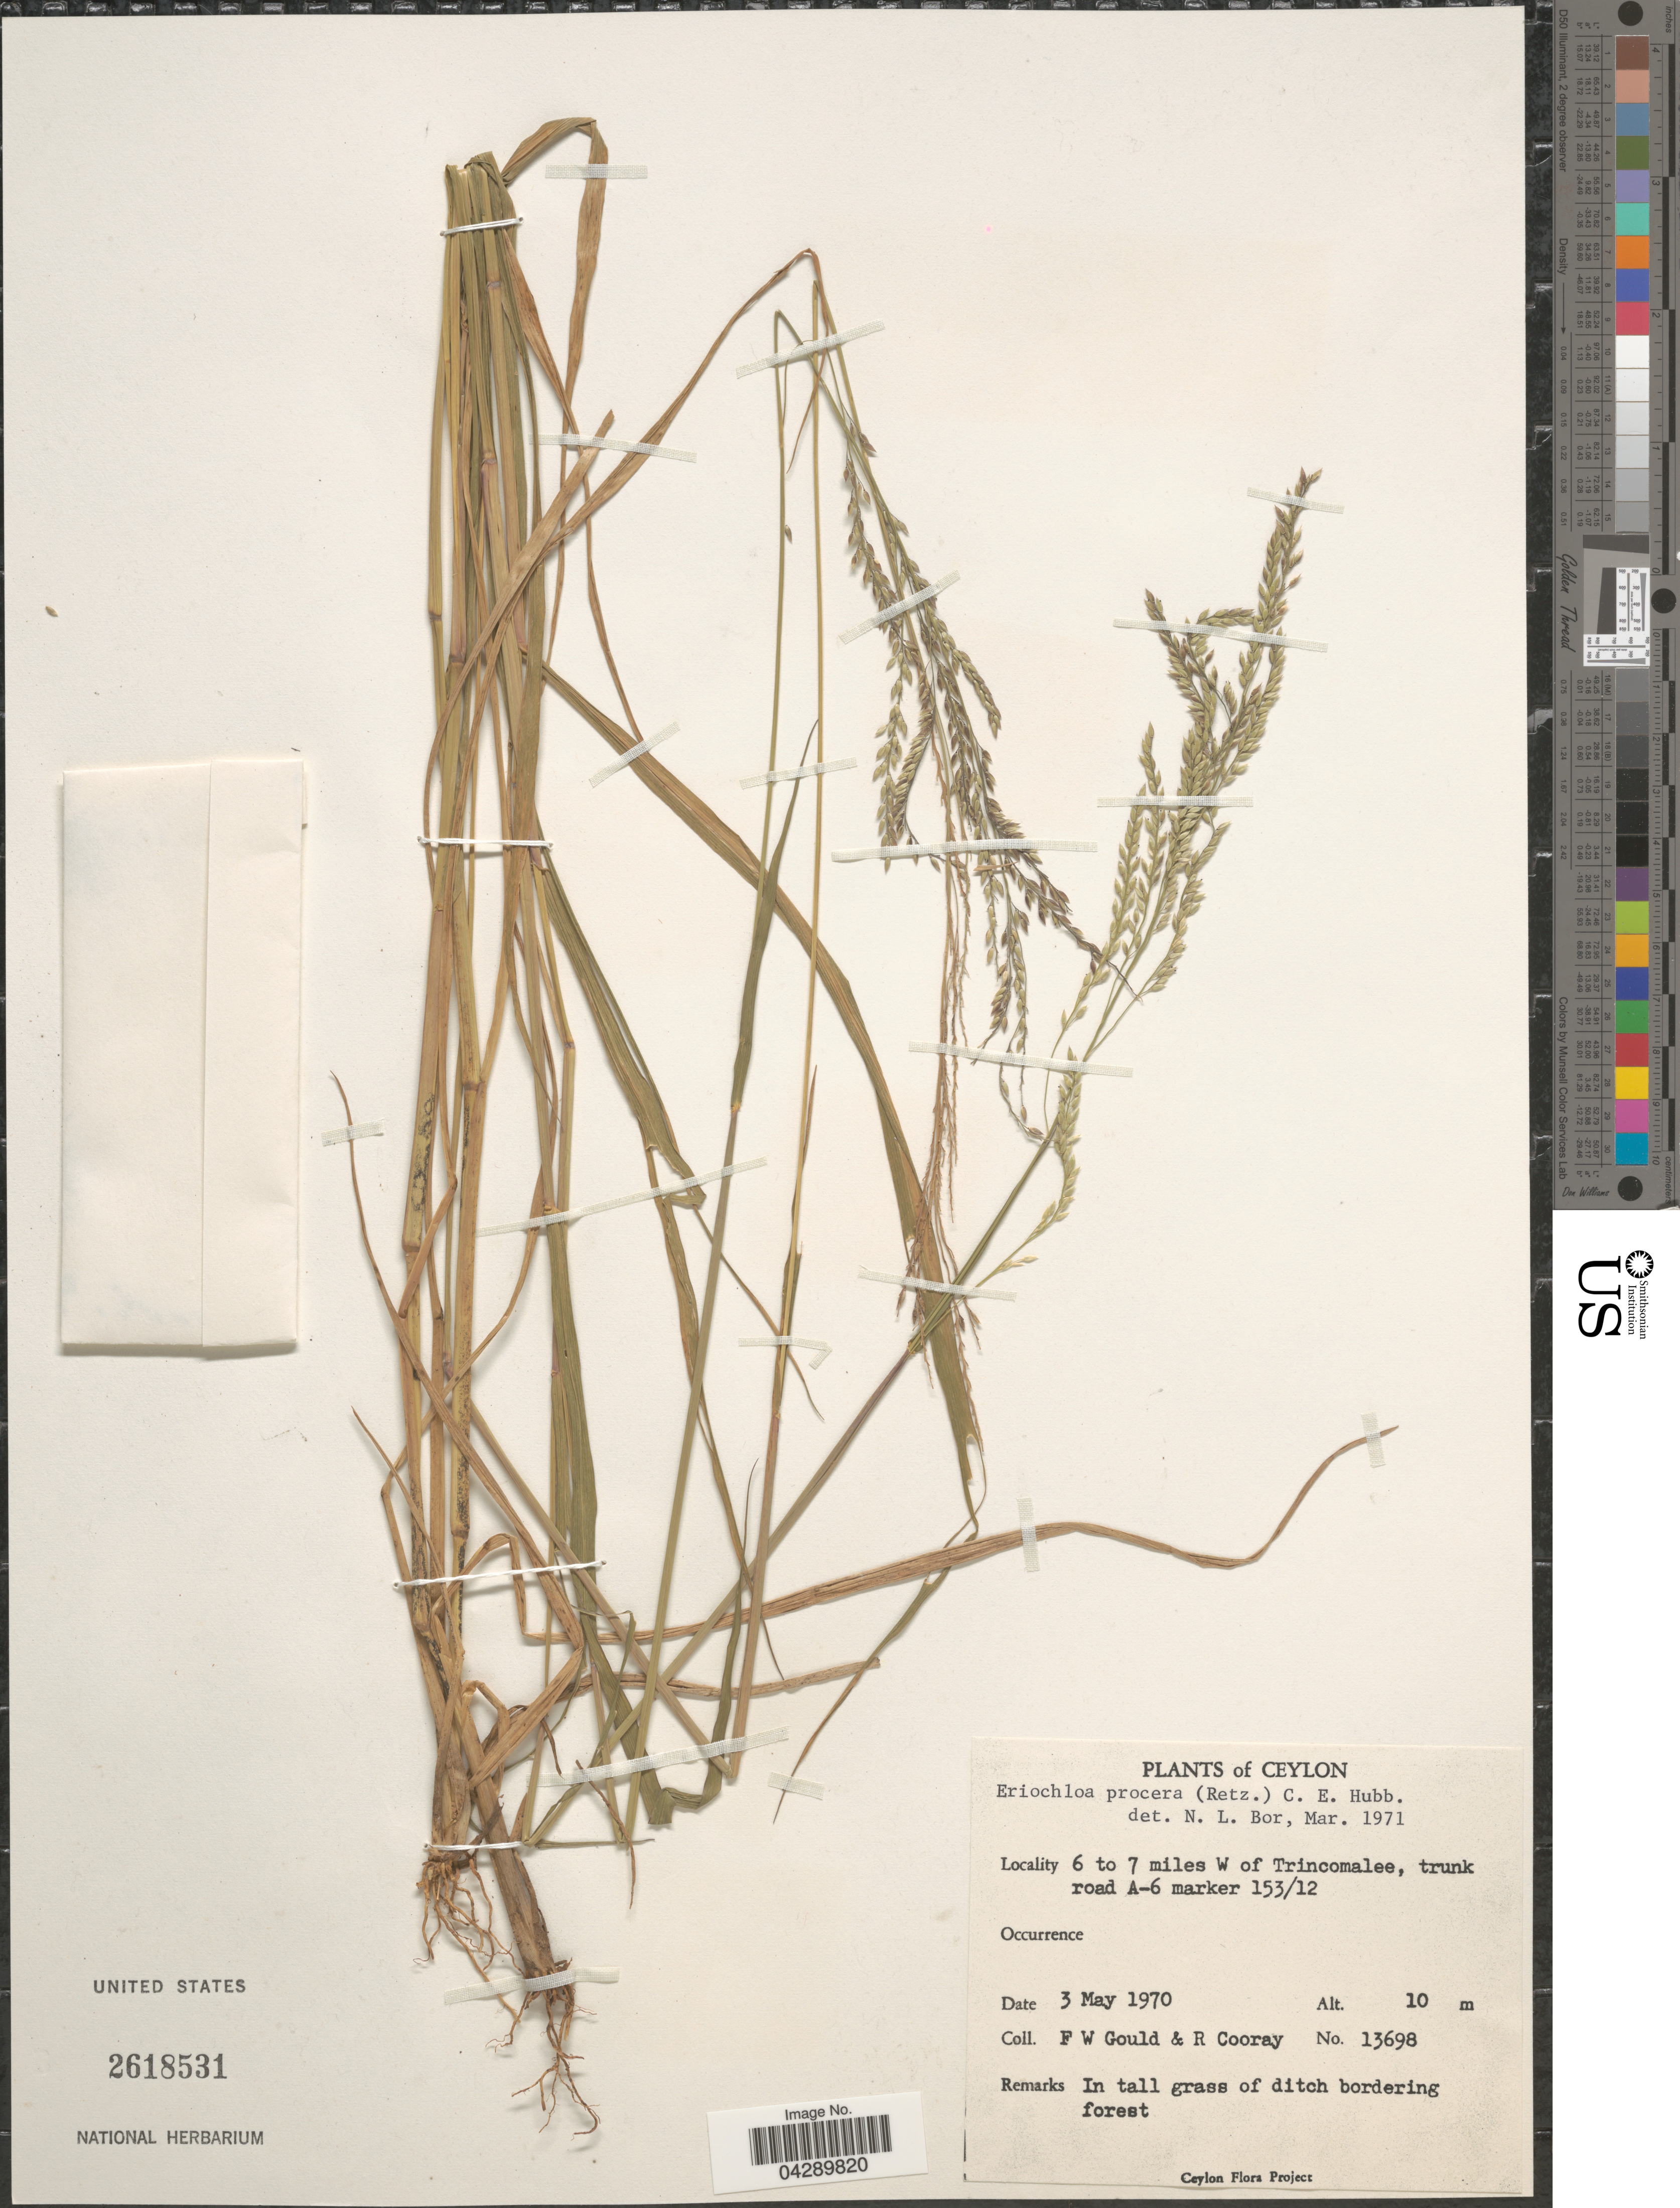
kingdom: Plantae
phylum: Tracheophyta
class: Liliopsida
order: Poales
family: Poaceae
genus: Eriochloa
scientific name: Eriochloa procera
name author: (Retz.) C.E. Hubb.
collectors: F. W. Gould & R. Cooray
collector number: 13698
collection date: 1970-05-03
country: Sri Lanka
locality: Ceylon. 6 to 7 miles W of Trincomalee, trunk road A-6 marker 153/12.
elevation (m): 10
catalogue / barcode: US 2618531